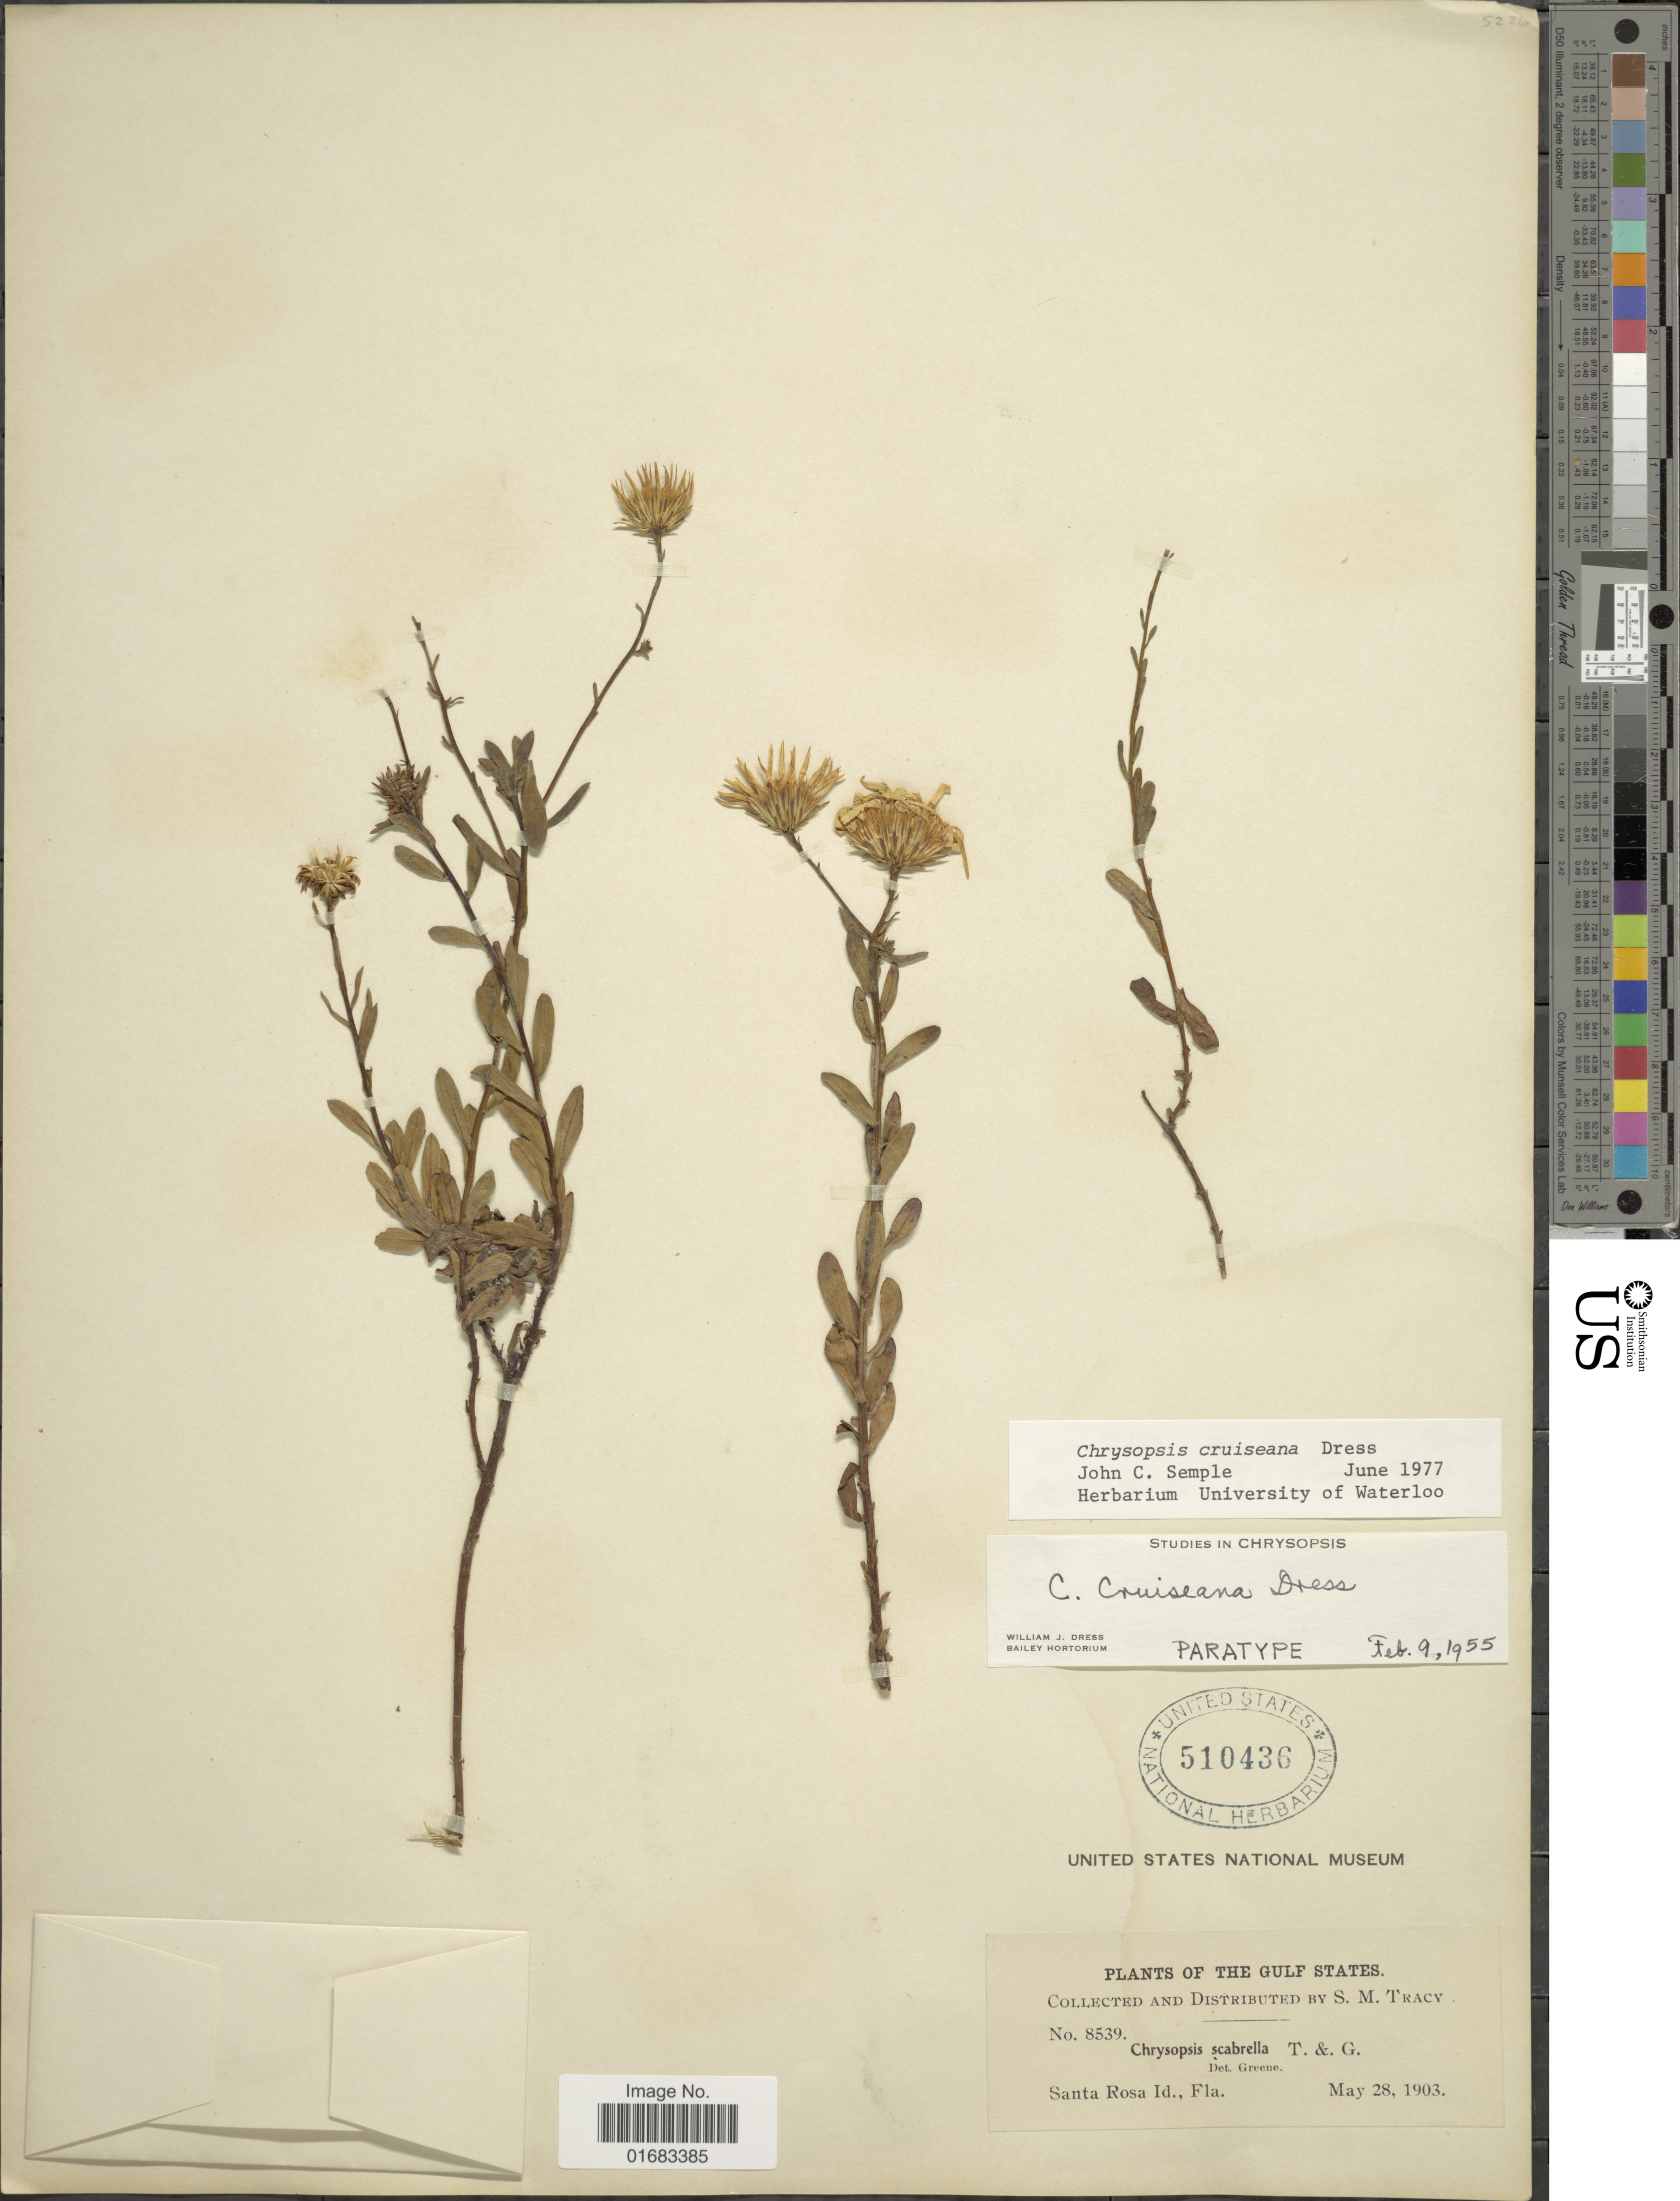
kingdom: Plantae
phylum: Tracheophyta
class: Magnoliopsida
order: Asterales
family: Asteraceae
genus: Chrysopsis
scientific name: Chrysopsis gossypina subsp. cruiseana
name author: (Dress) Semple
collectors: S. M. Tracy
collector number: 8539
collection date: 1903-05-28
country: United States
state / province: Florida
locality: Santa Rosa Id., Fla.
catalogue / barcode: US 510436